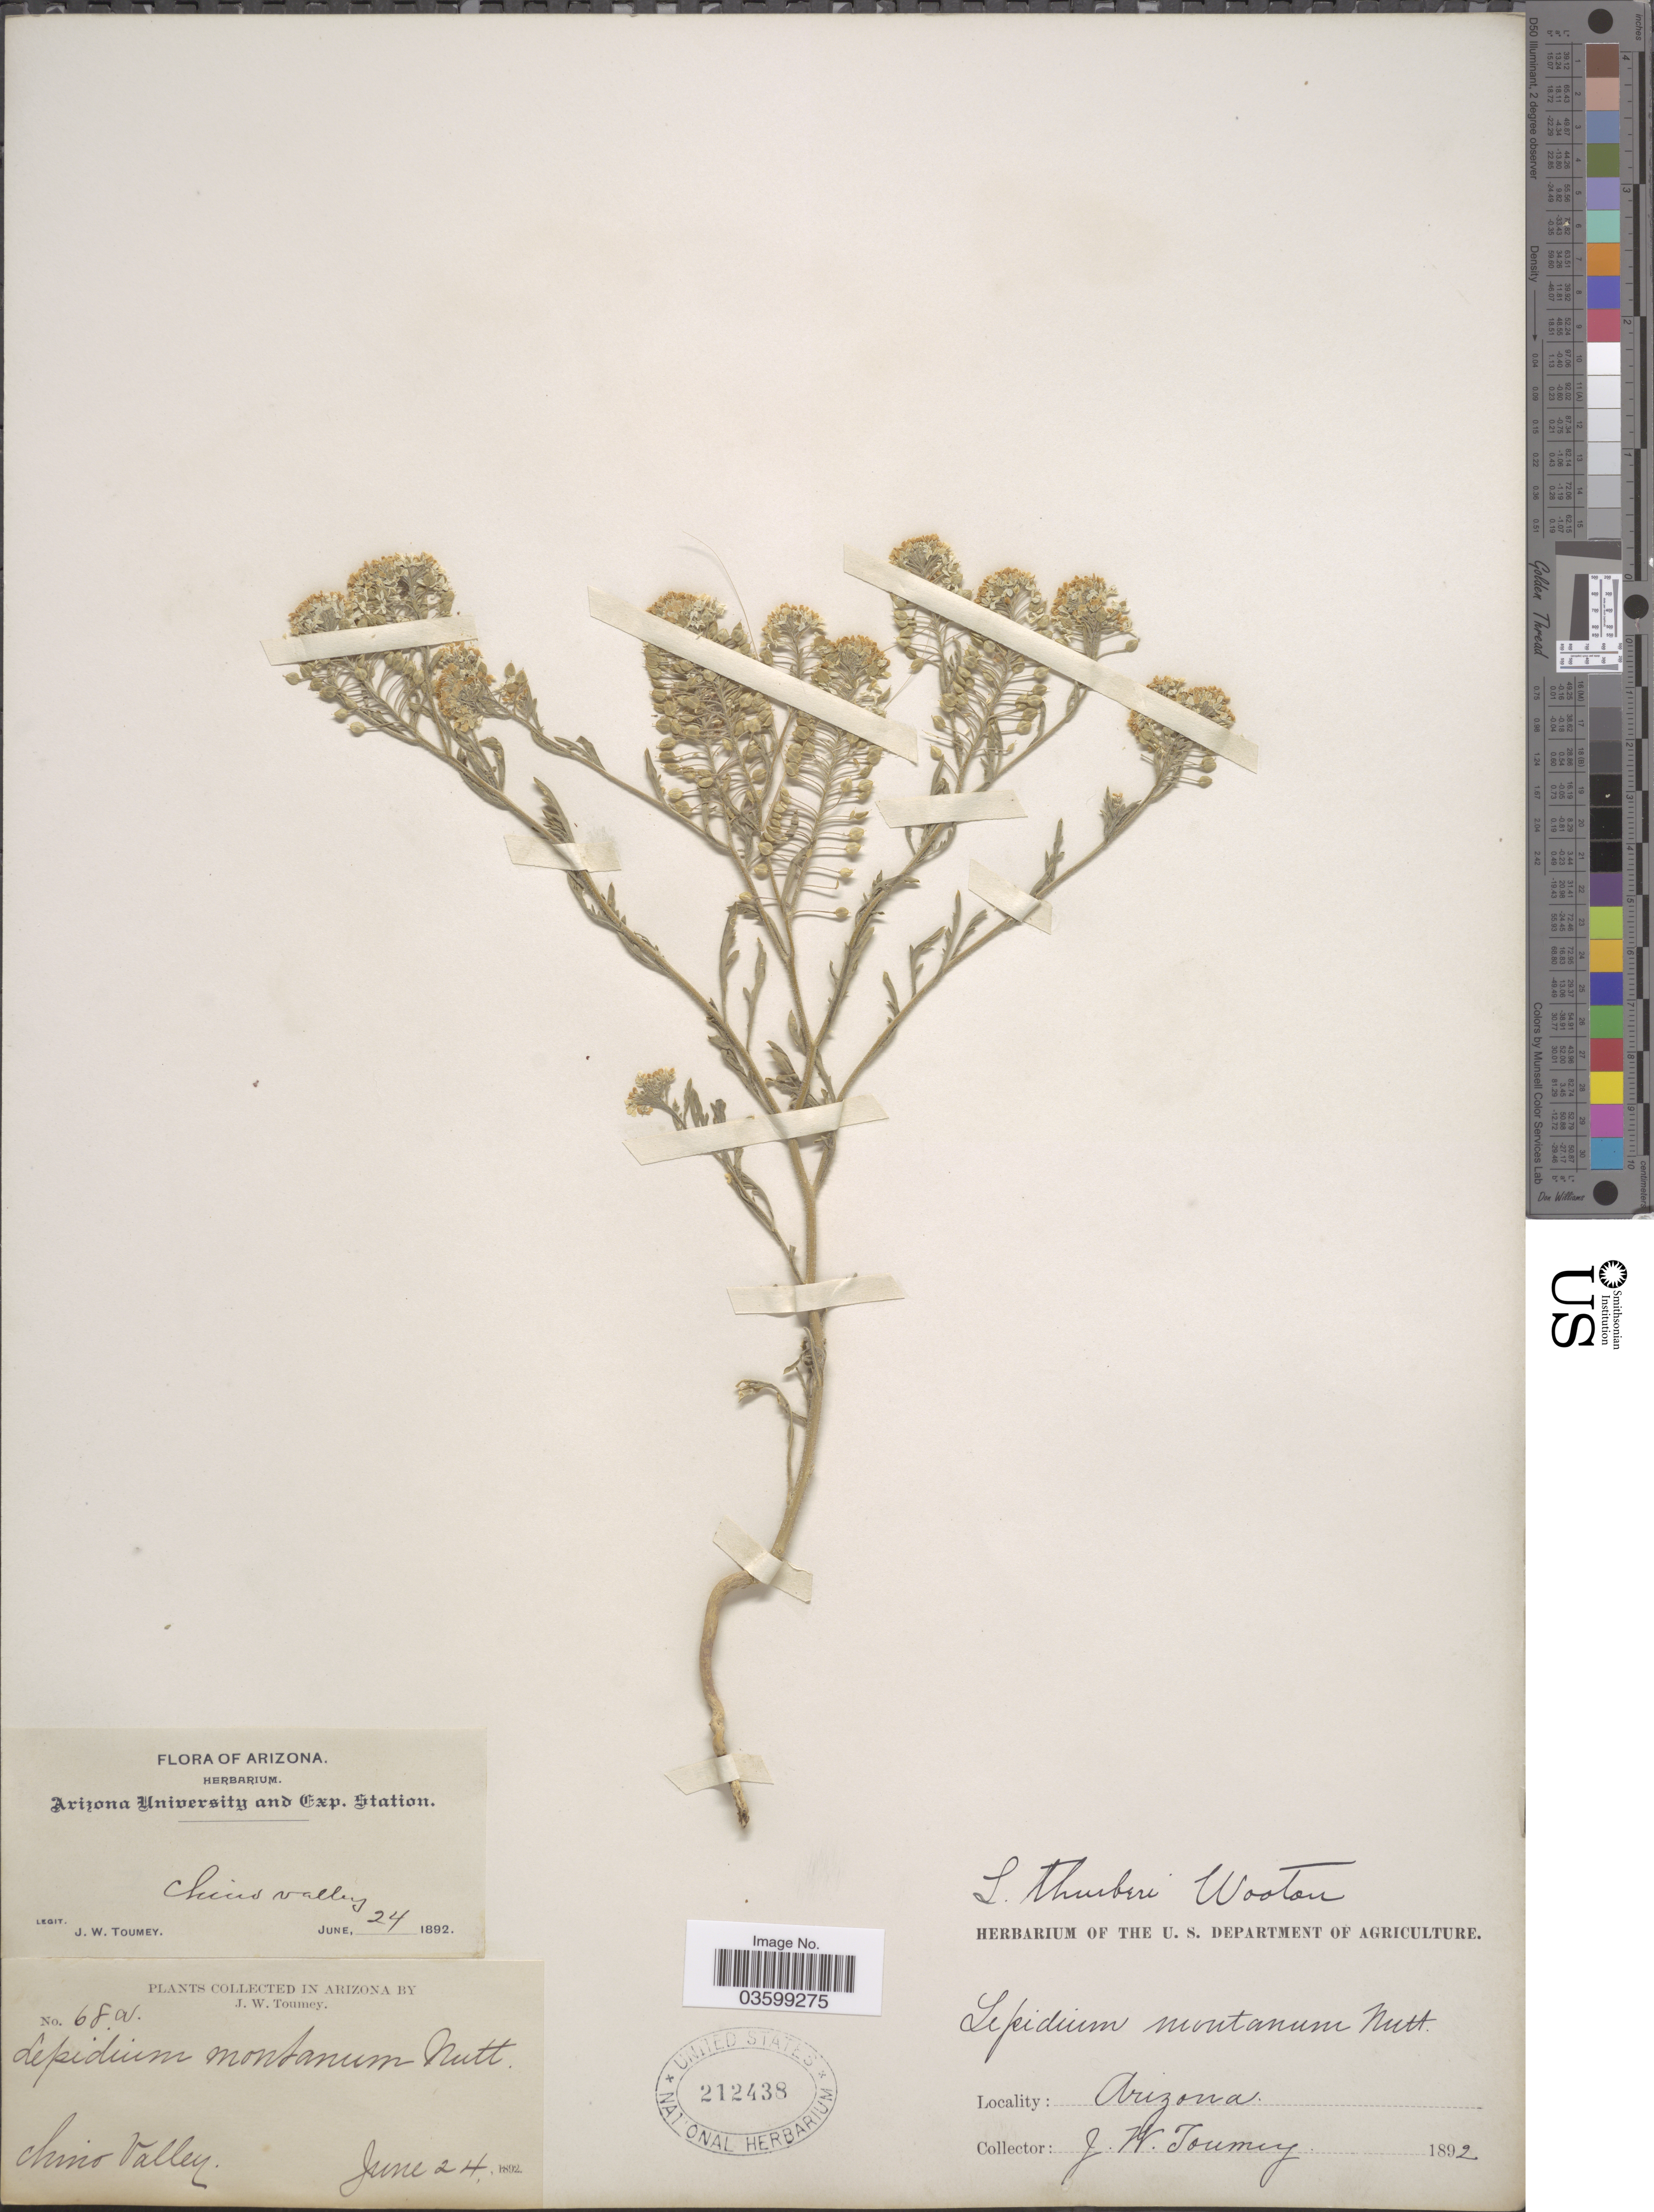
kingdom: Plantae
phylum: Tracheophyta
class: Magnoliopsida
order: Brassicales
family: Brassicaceae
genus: Lepidium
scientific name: Lepidium thurberi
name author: Wooton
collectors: J. W. Toumey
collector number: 68a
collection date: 1892-06-24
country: United States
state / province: Arizona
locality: Chino valley.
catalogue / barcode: US 212438